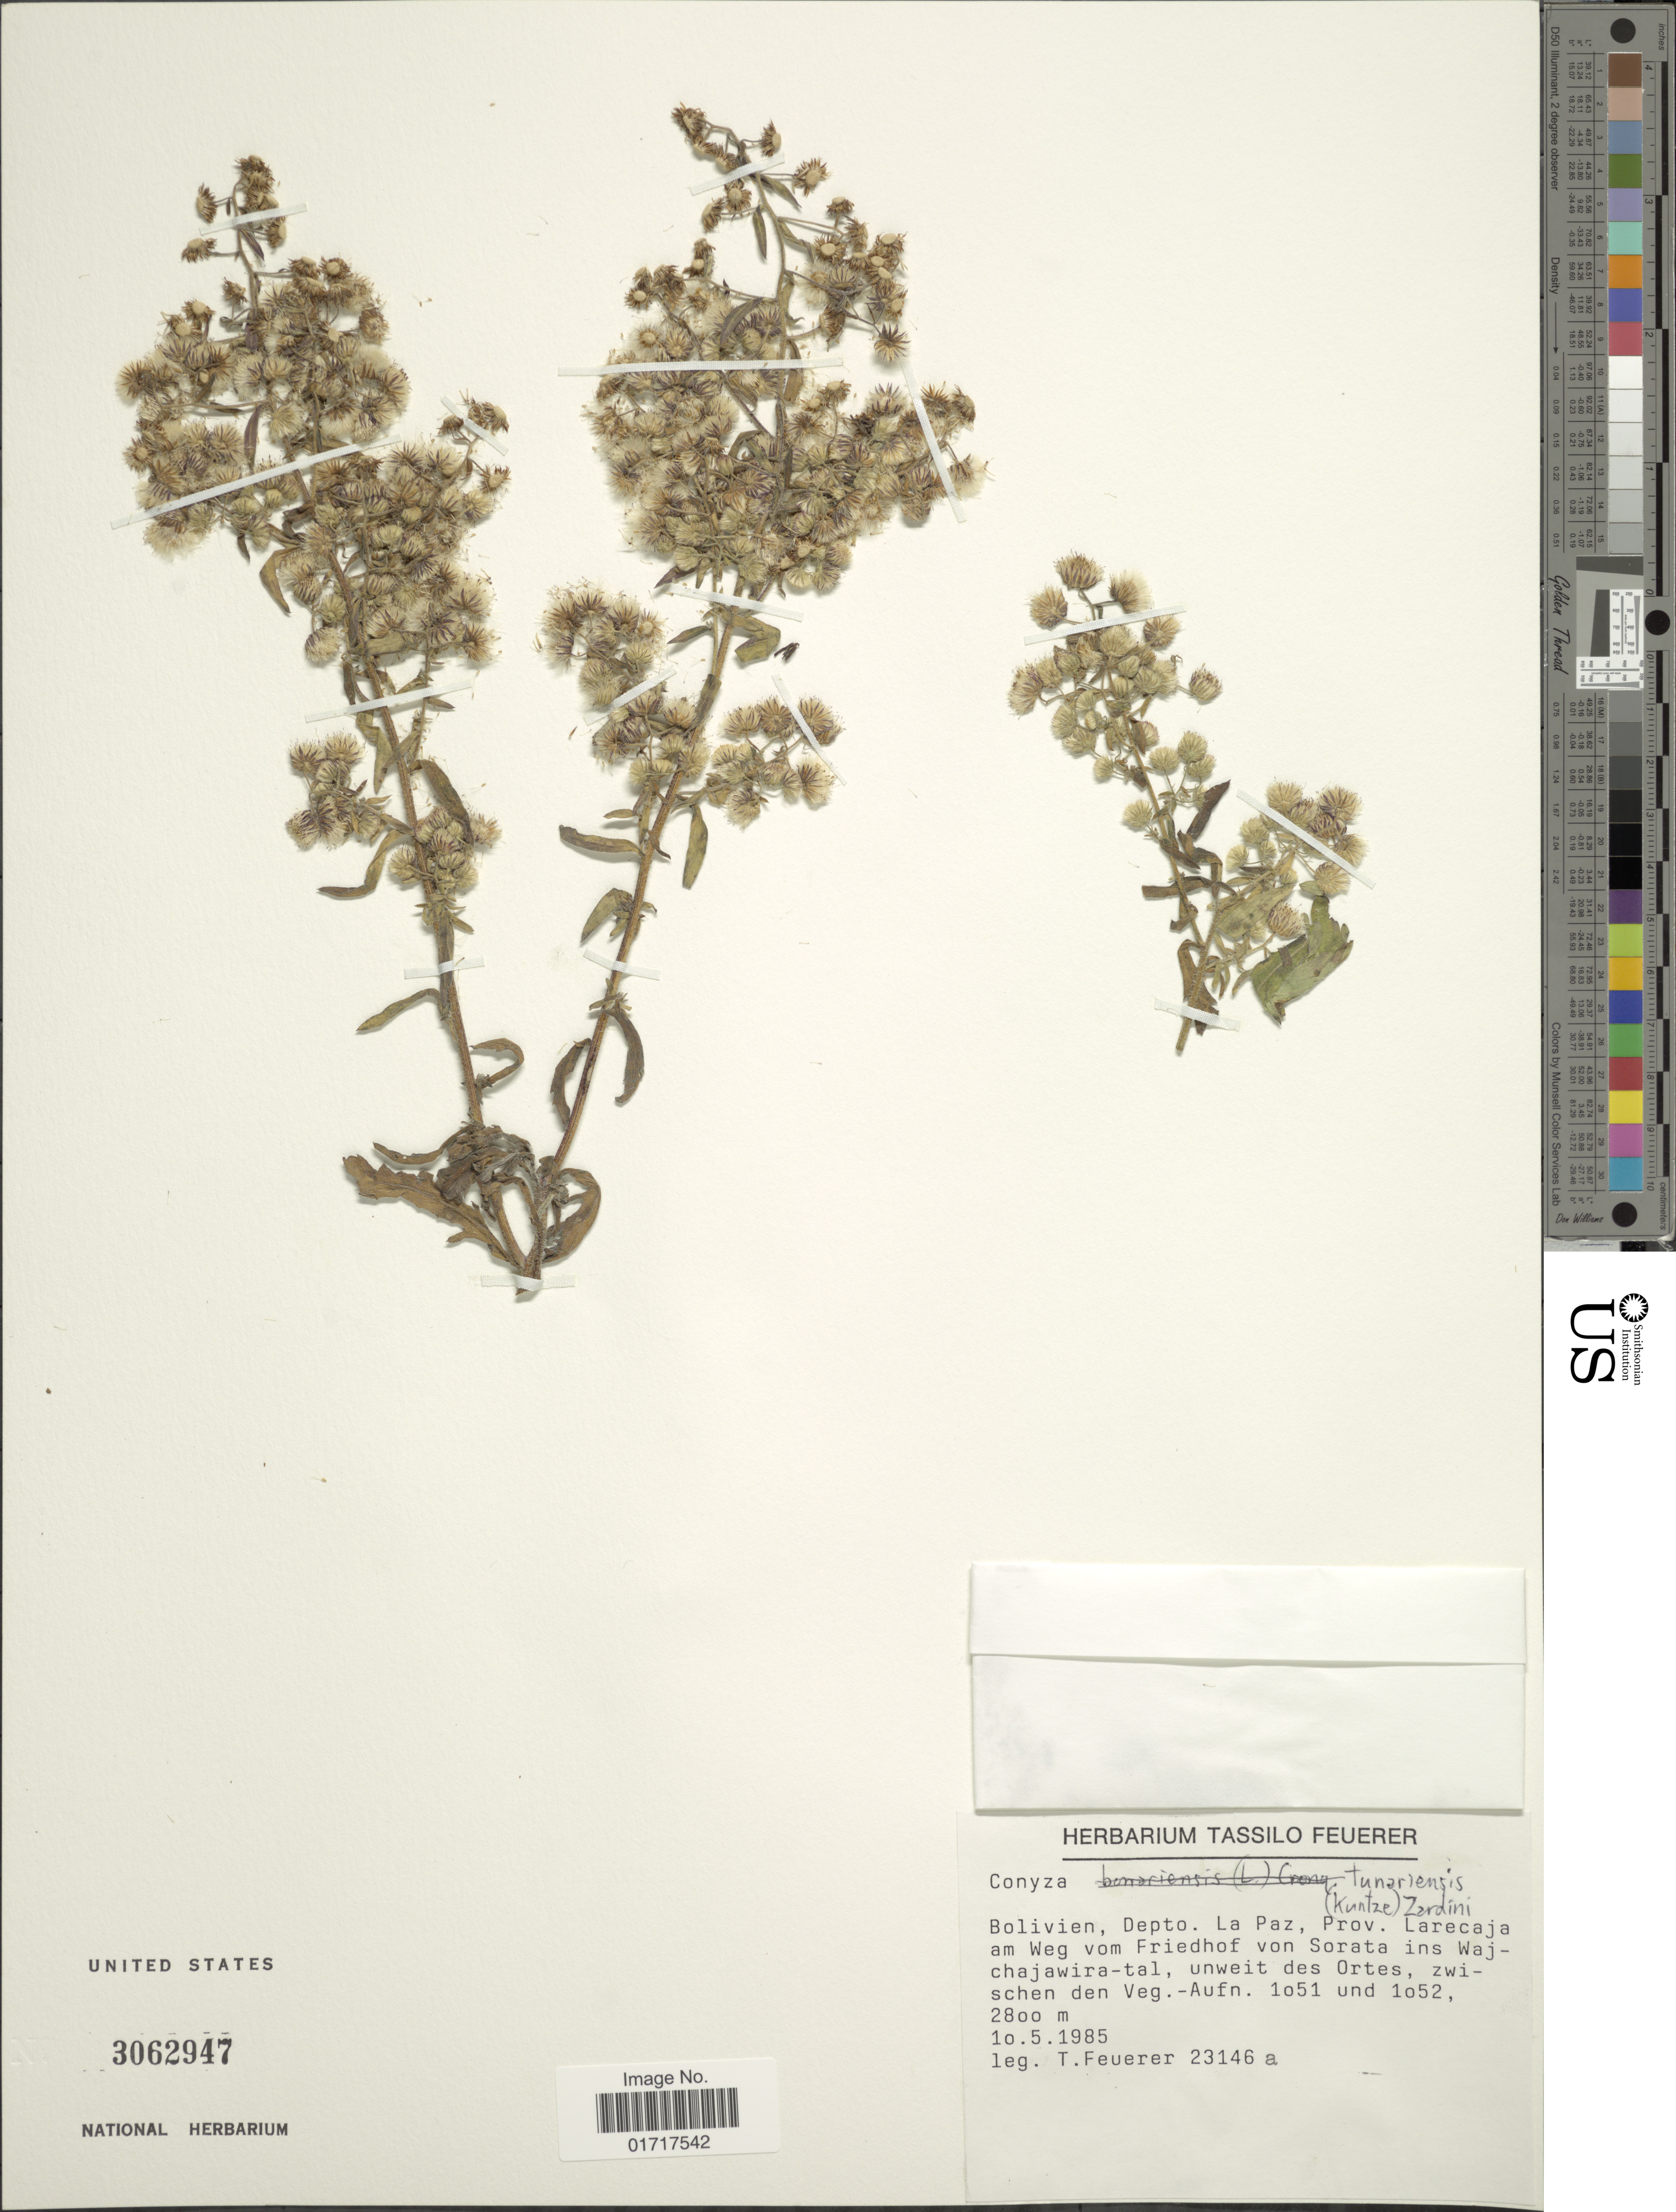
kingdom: Plantae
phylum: Tracheophyta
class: Magnoliopsida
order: Asterales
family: Asteraceae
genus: Conyza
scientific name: Conyza tunariensis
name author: (Kuntze) Zardini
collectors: T. Feuerer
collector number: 23146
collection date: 1985-05-10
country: Bolivia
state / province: La Paz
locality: Bolivien, Depto. La Paz, Prov. Larecaja am Weg vom Friedhof von Sorata ins Wajchajawira-tal unweit des Ortes, zwischen den Veg.-Auvin.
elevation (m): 2800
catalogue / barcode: US 3062947